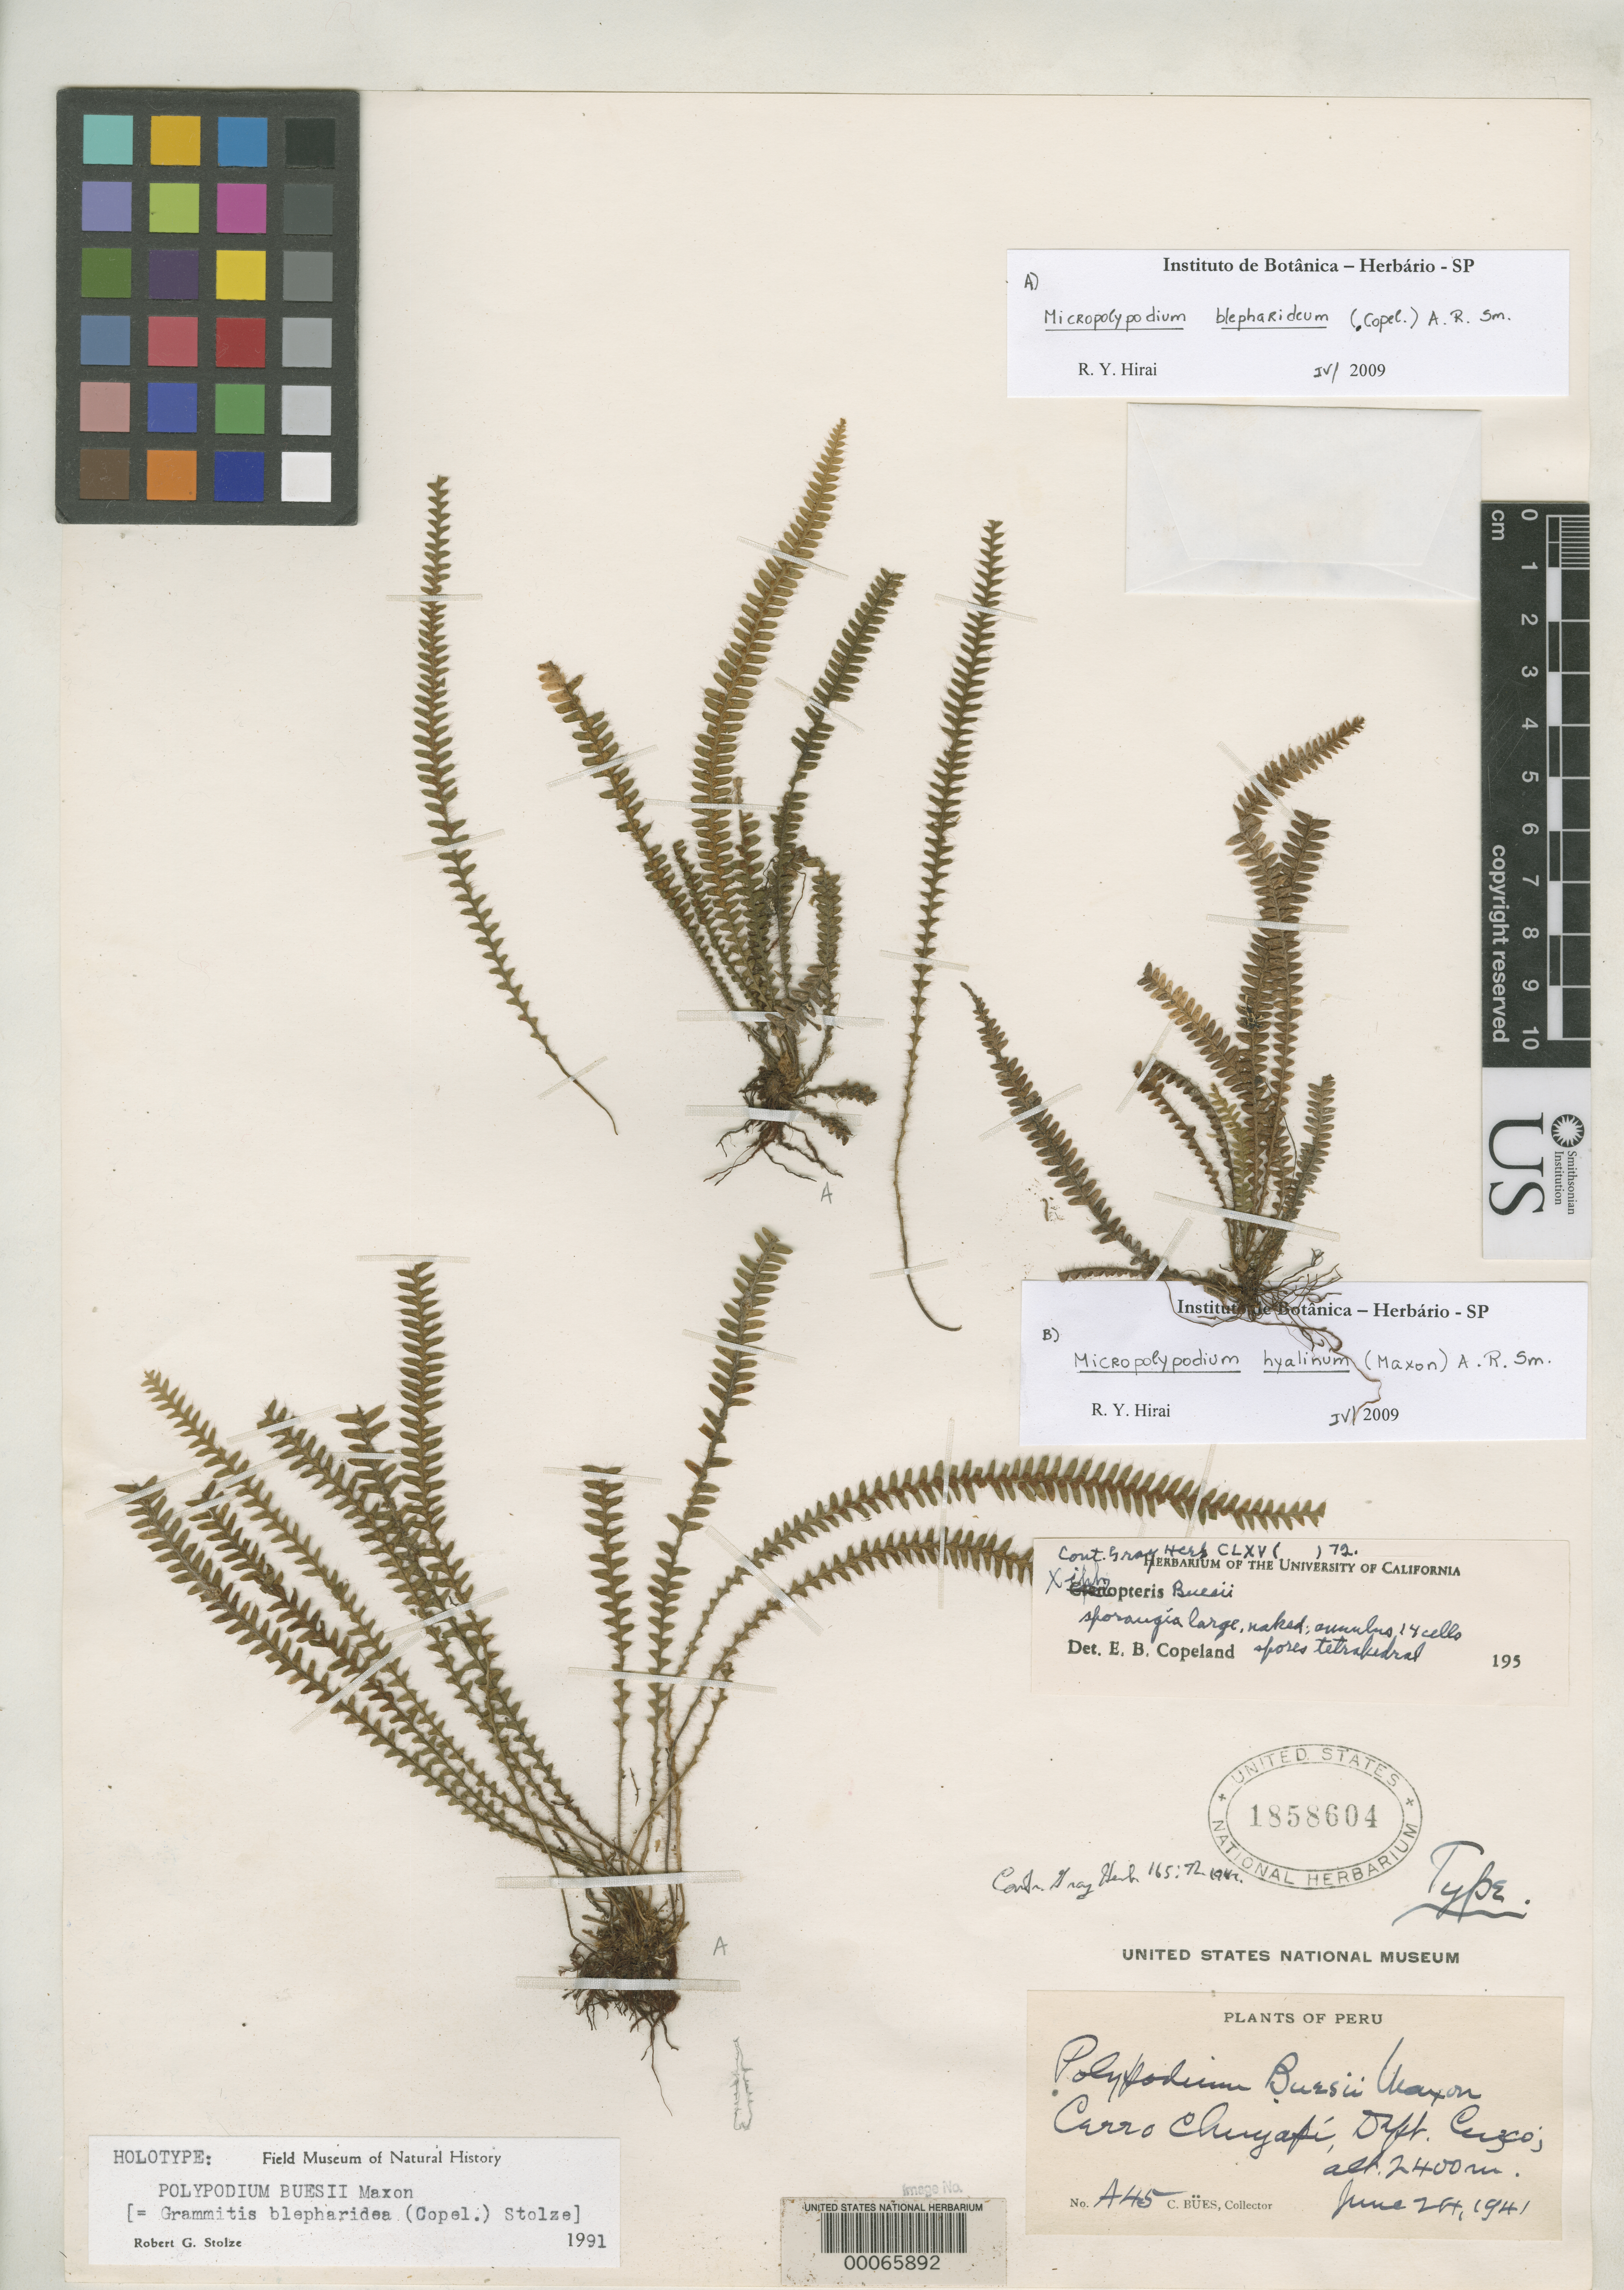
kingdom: Plantae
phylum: Tracheophyta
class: Polypodiopsida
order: Polypodiales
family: Polypodiaceae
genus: Polypodium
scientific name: Polypodium buesii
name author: Maxon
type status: Holotype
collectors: C. Bues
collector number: A45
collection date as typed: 24 Jun 1941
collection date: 1941-06-24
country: Peru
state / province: Cusco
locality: Cerro Chuyapic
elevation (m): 2400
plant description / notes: As annotated by R.Y. Hirai (2009), specimen is a mixed collection of (A) Micropolypodium blepharideum and (B) Micropolypodium hyalinum; unclear which element is the correct holotype of Polypodium buesii.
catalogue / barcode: US 1858604